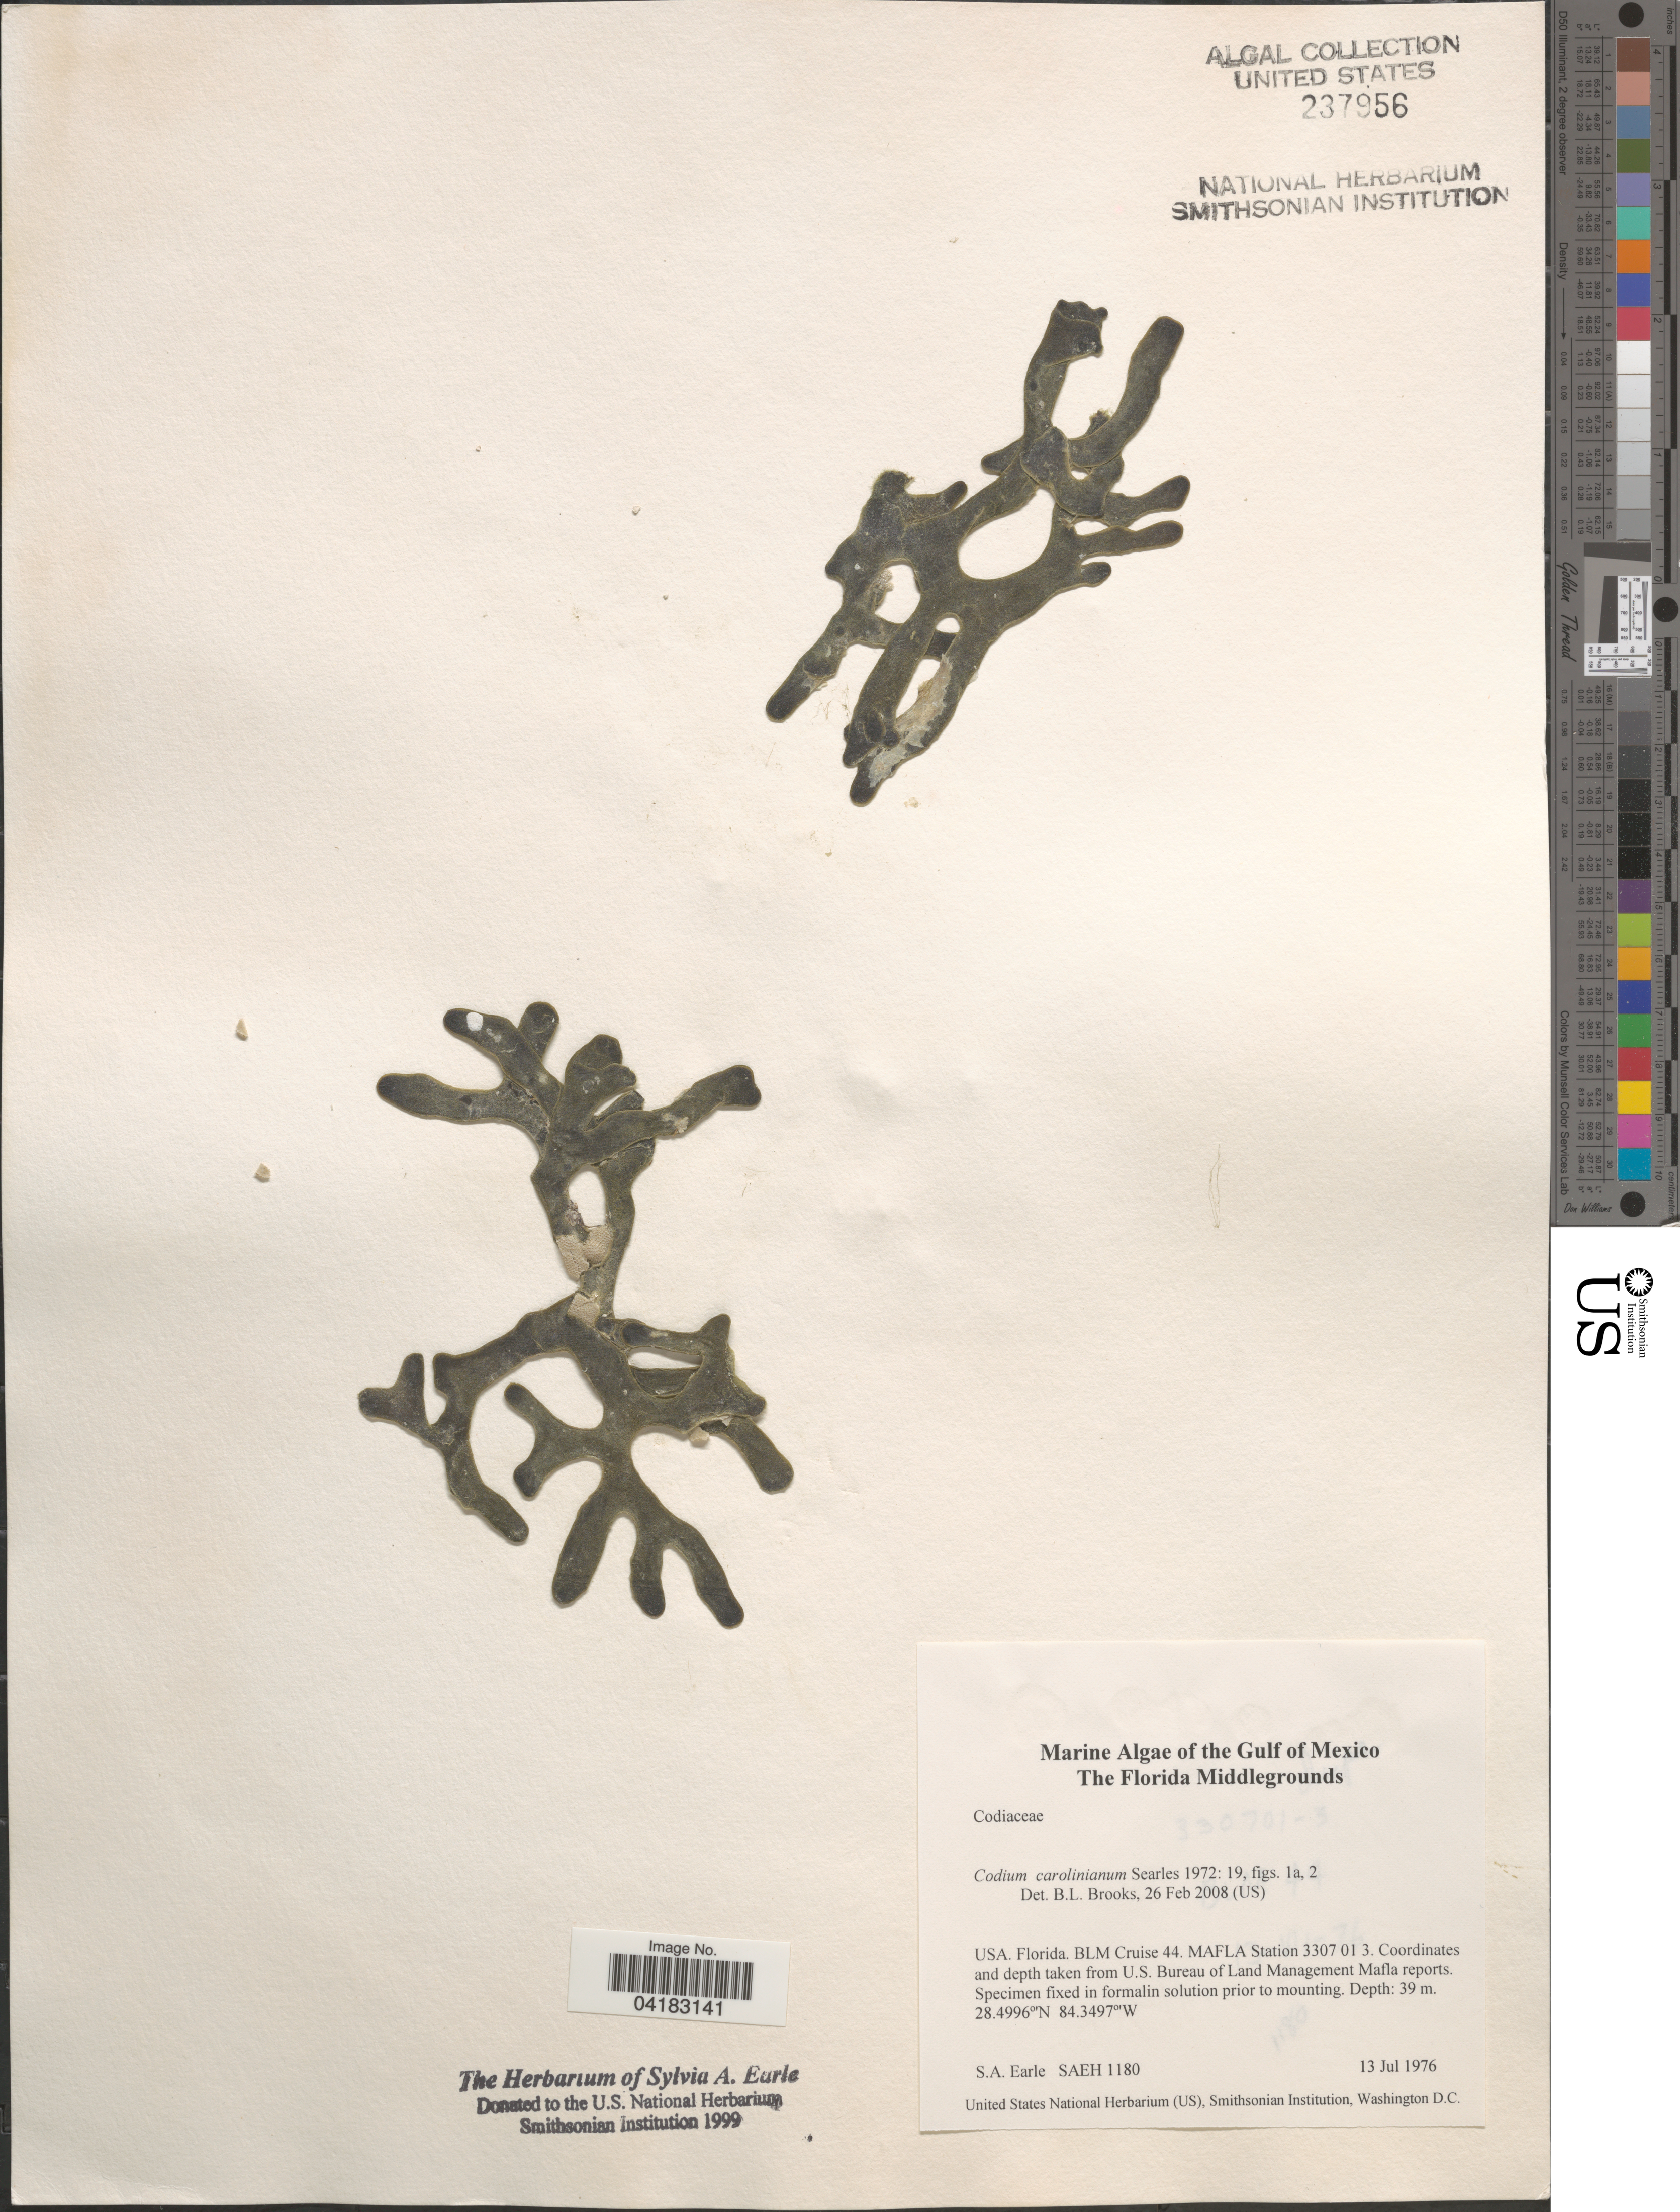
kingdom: Plantae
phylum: Chlorophyta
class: Ulvophyceae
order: Bryopsidales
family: Codiaceae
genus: Codium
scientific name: Codium carolinianum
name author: Searles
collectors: S. A. Earle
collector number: SAEH1180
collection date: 1976-07-13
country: United States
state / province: Florida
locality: Gulf of Mexico. The Florida Middlegrounds. BLM Cruise 44. MAFLA Station 3307 01 3.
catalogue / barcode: US 237956